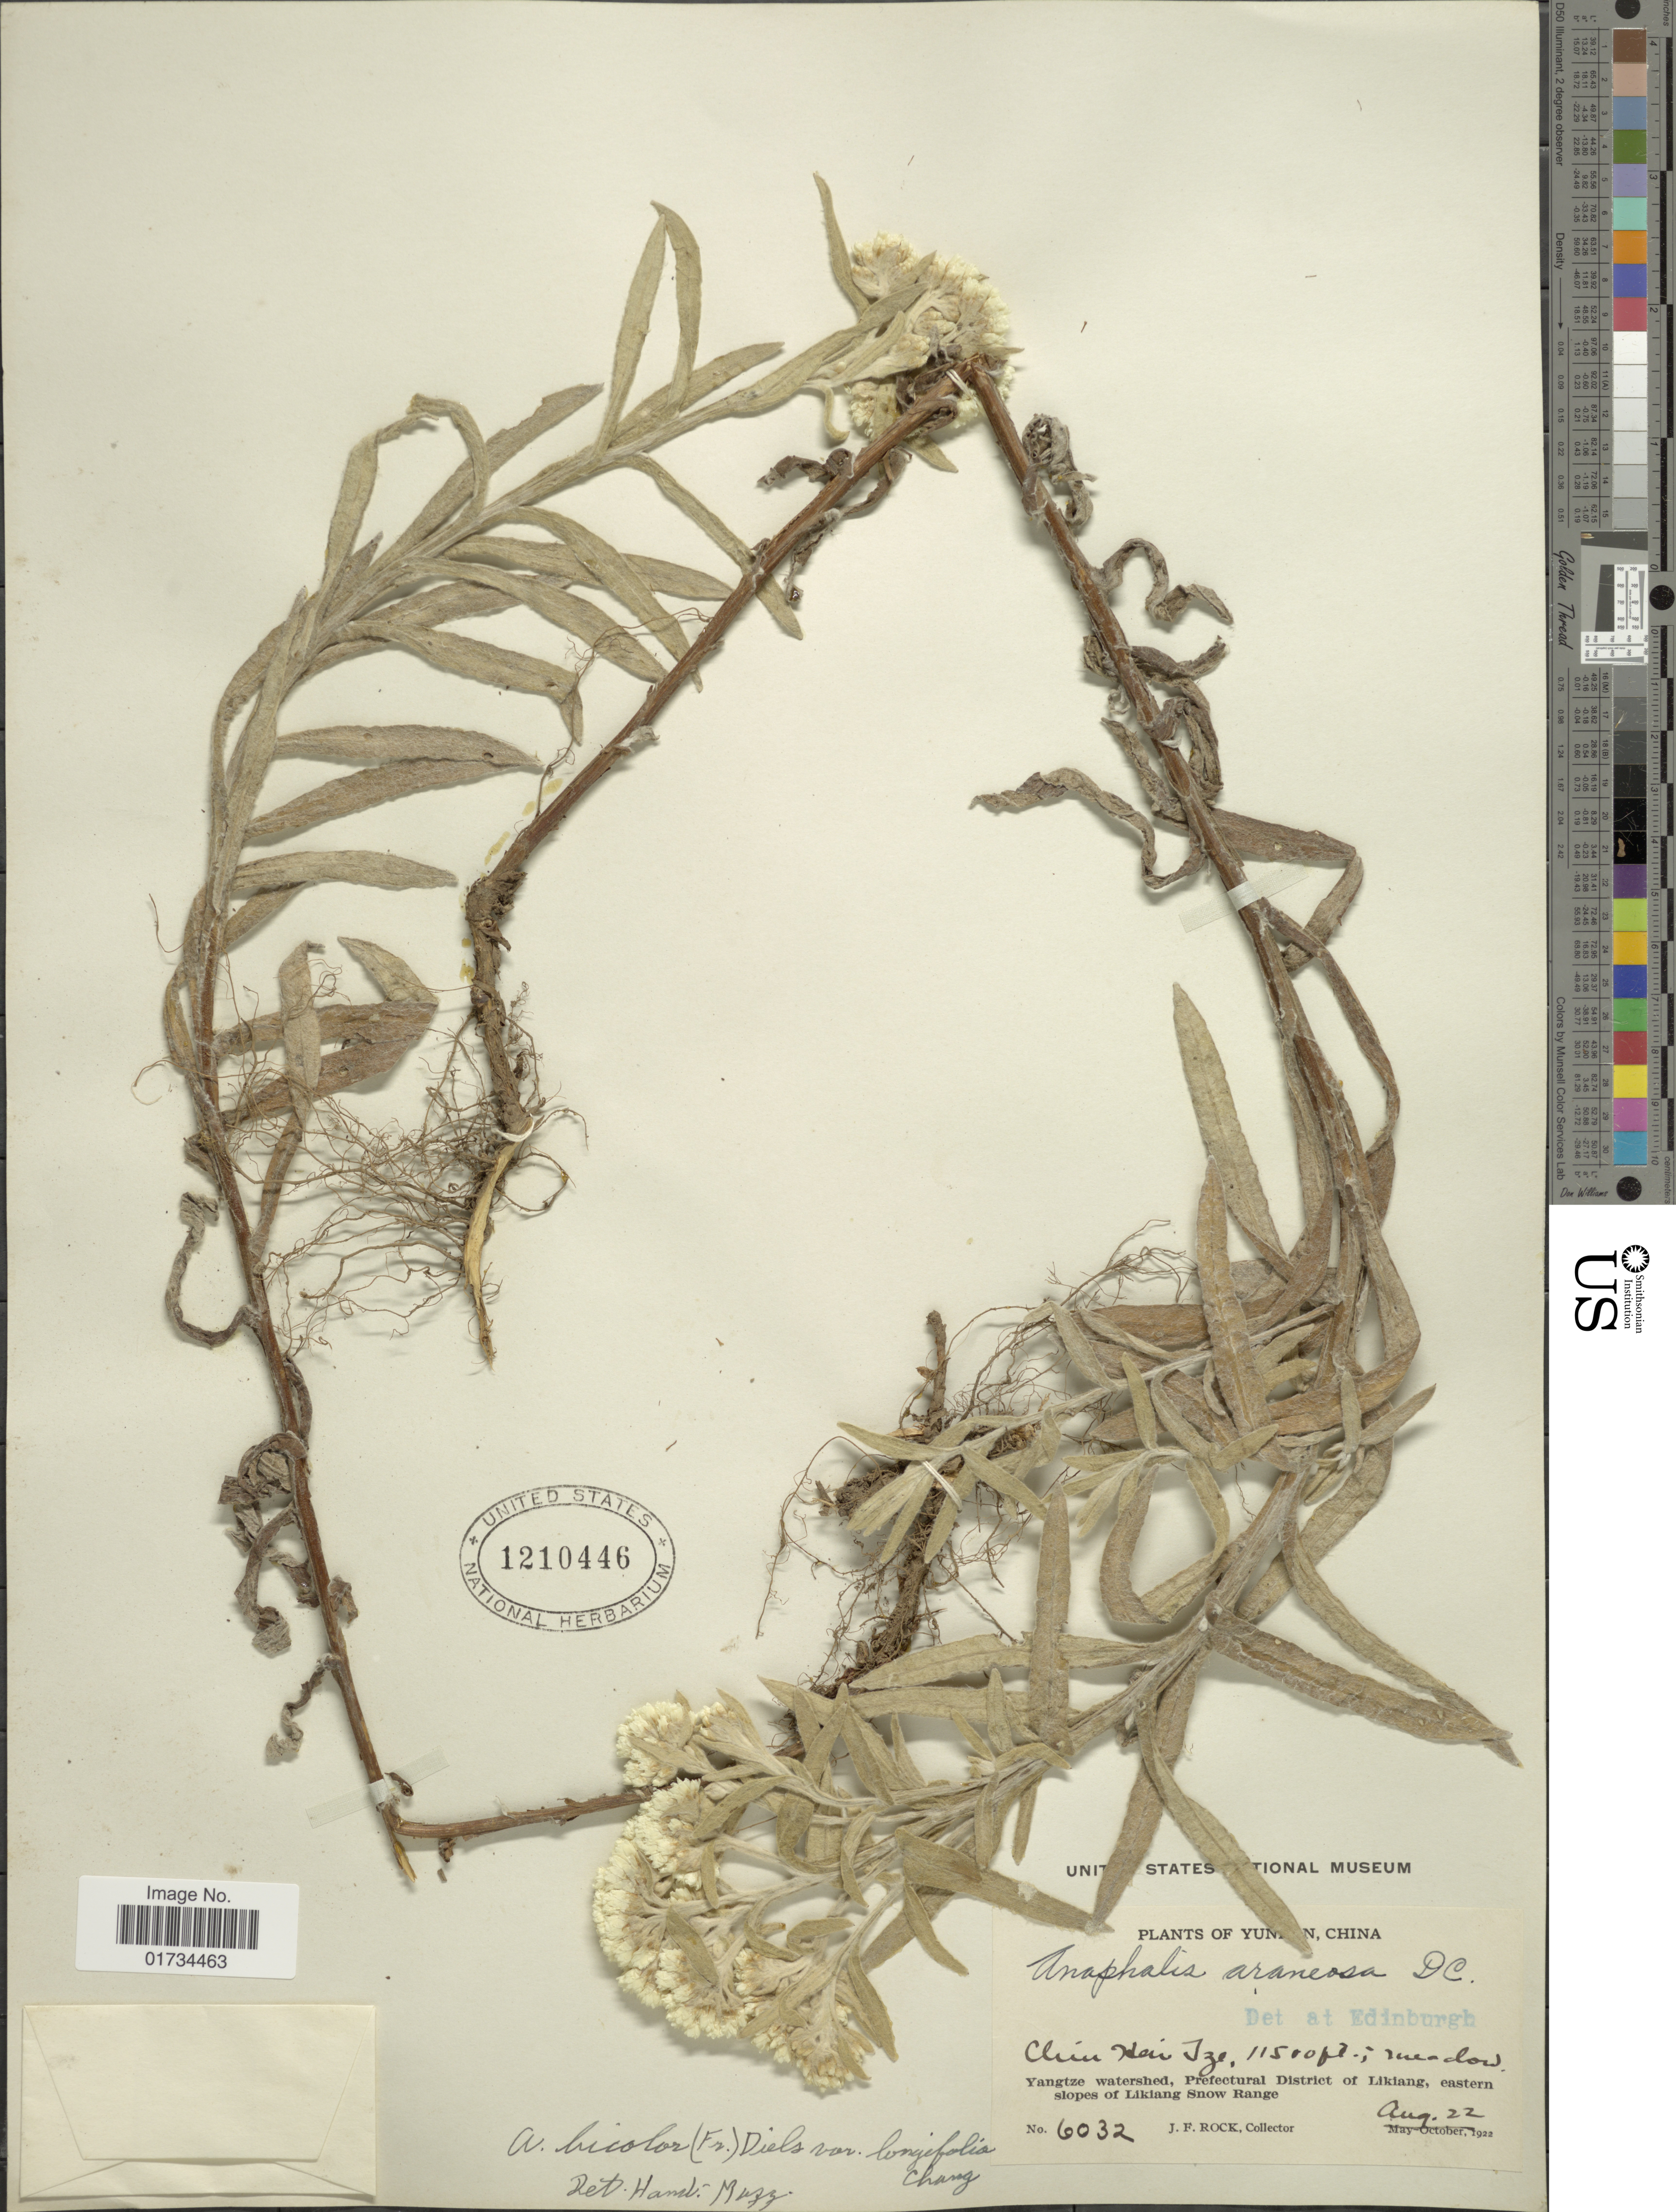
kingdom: Plantae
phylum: Tracheophyta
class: Magnoliopsida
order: Asterales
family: Asteraceae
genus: Anaphalis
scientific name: Anaphalis bicolor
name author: (Franch.) Diels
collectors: J. Rock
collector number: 6032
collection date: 1922-08-22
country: China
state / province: Yunnan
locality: Yunnan, China, Chin Wai Tze. Yangtze watershed, Preftural District of Likian, eastern slopes of Likian Snow Range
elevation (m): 351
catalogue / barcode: US 1210446